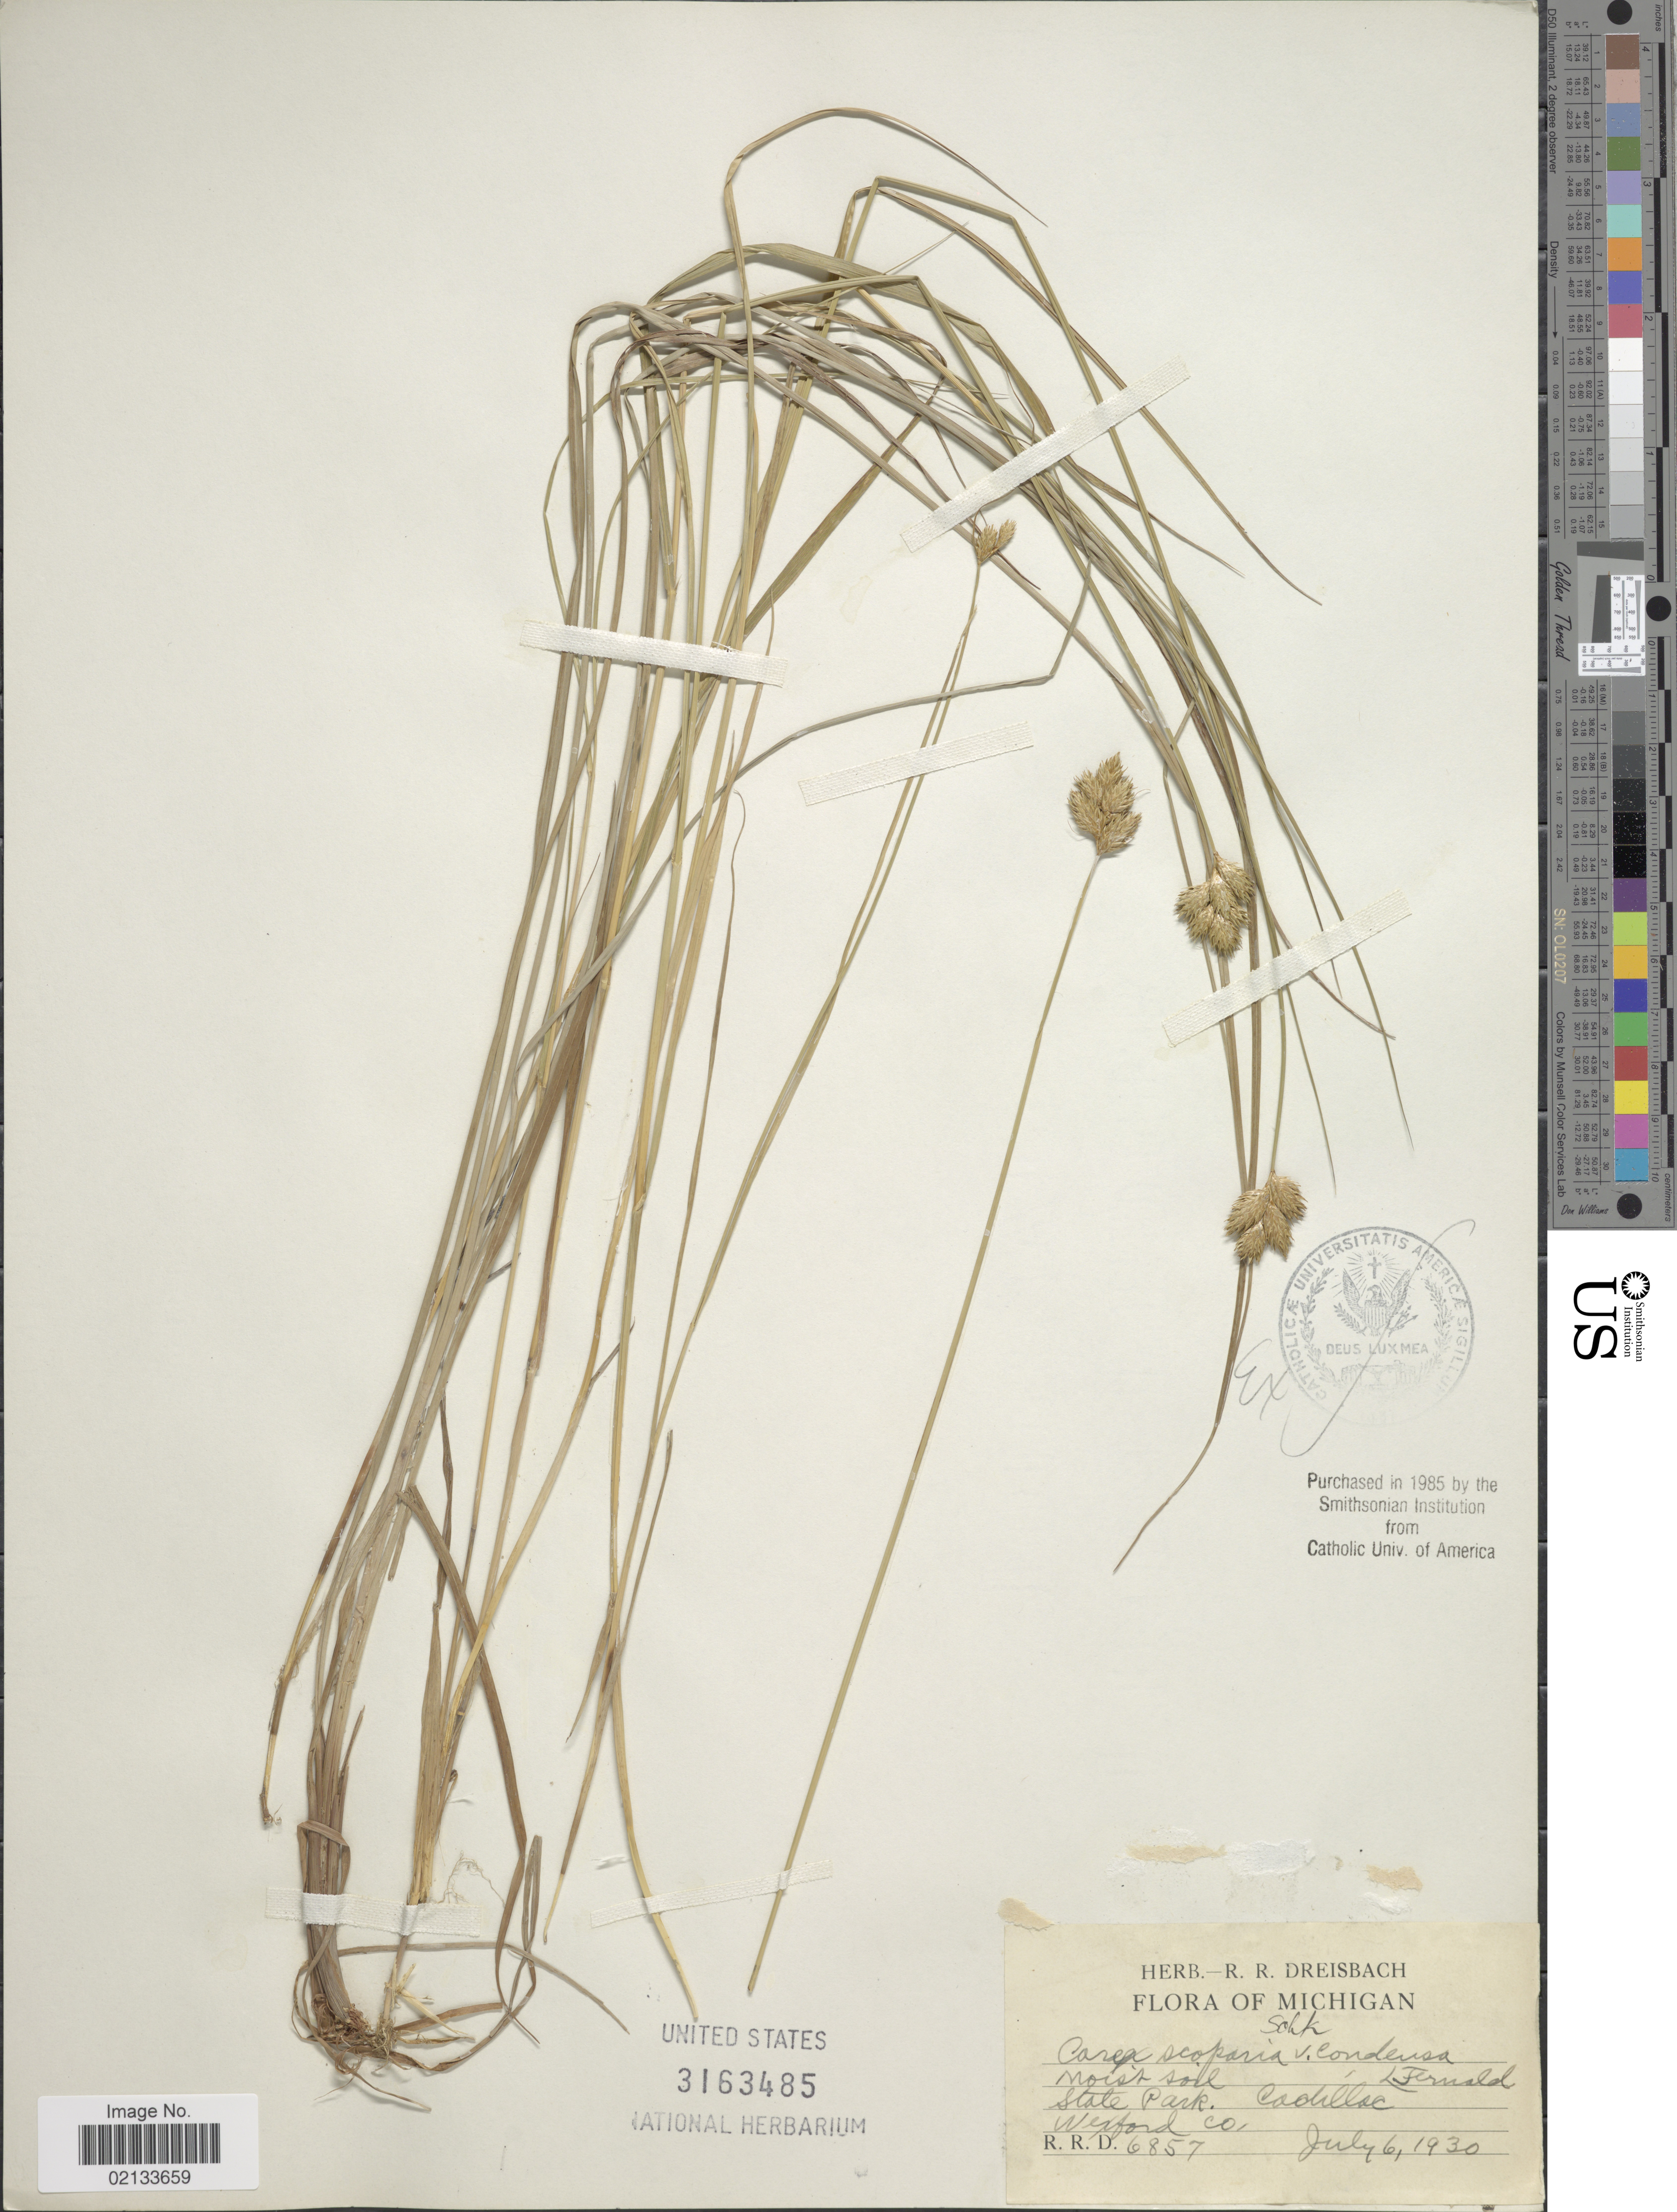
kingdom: Plantae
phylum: Tracheophyta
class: Liliopsida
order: Poales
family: Cyperaceae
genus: Carex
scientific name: Carex scoparia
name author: Schkuhr ex Willd.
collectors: R. Dreisbach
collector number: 6857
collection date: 1930-07-06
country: United States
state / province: Michigan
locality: Mois soil, State Park, Cadillac, Wexford Co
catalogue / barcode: US 3163485